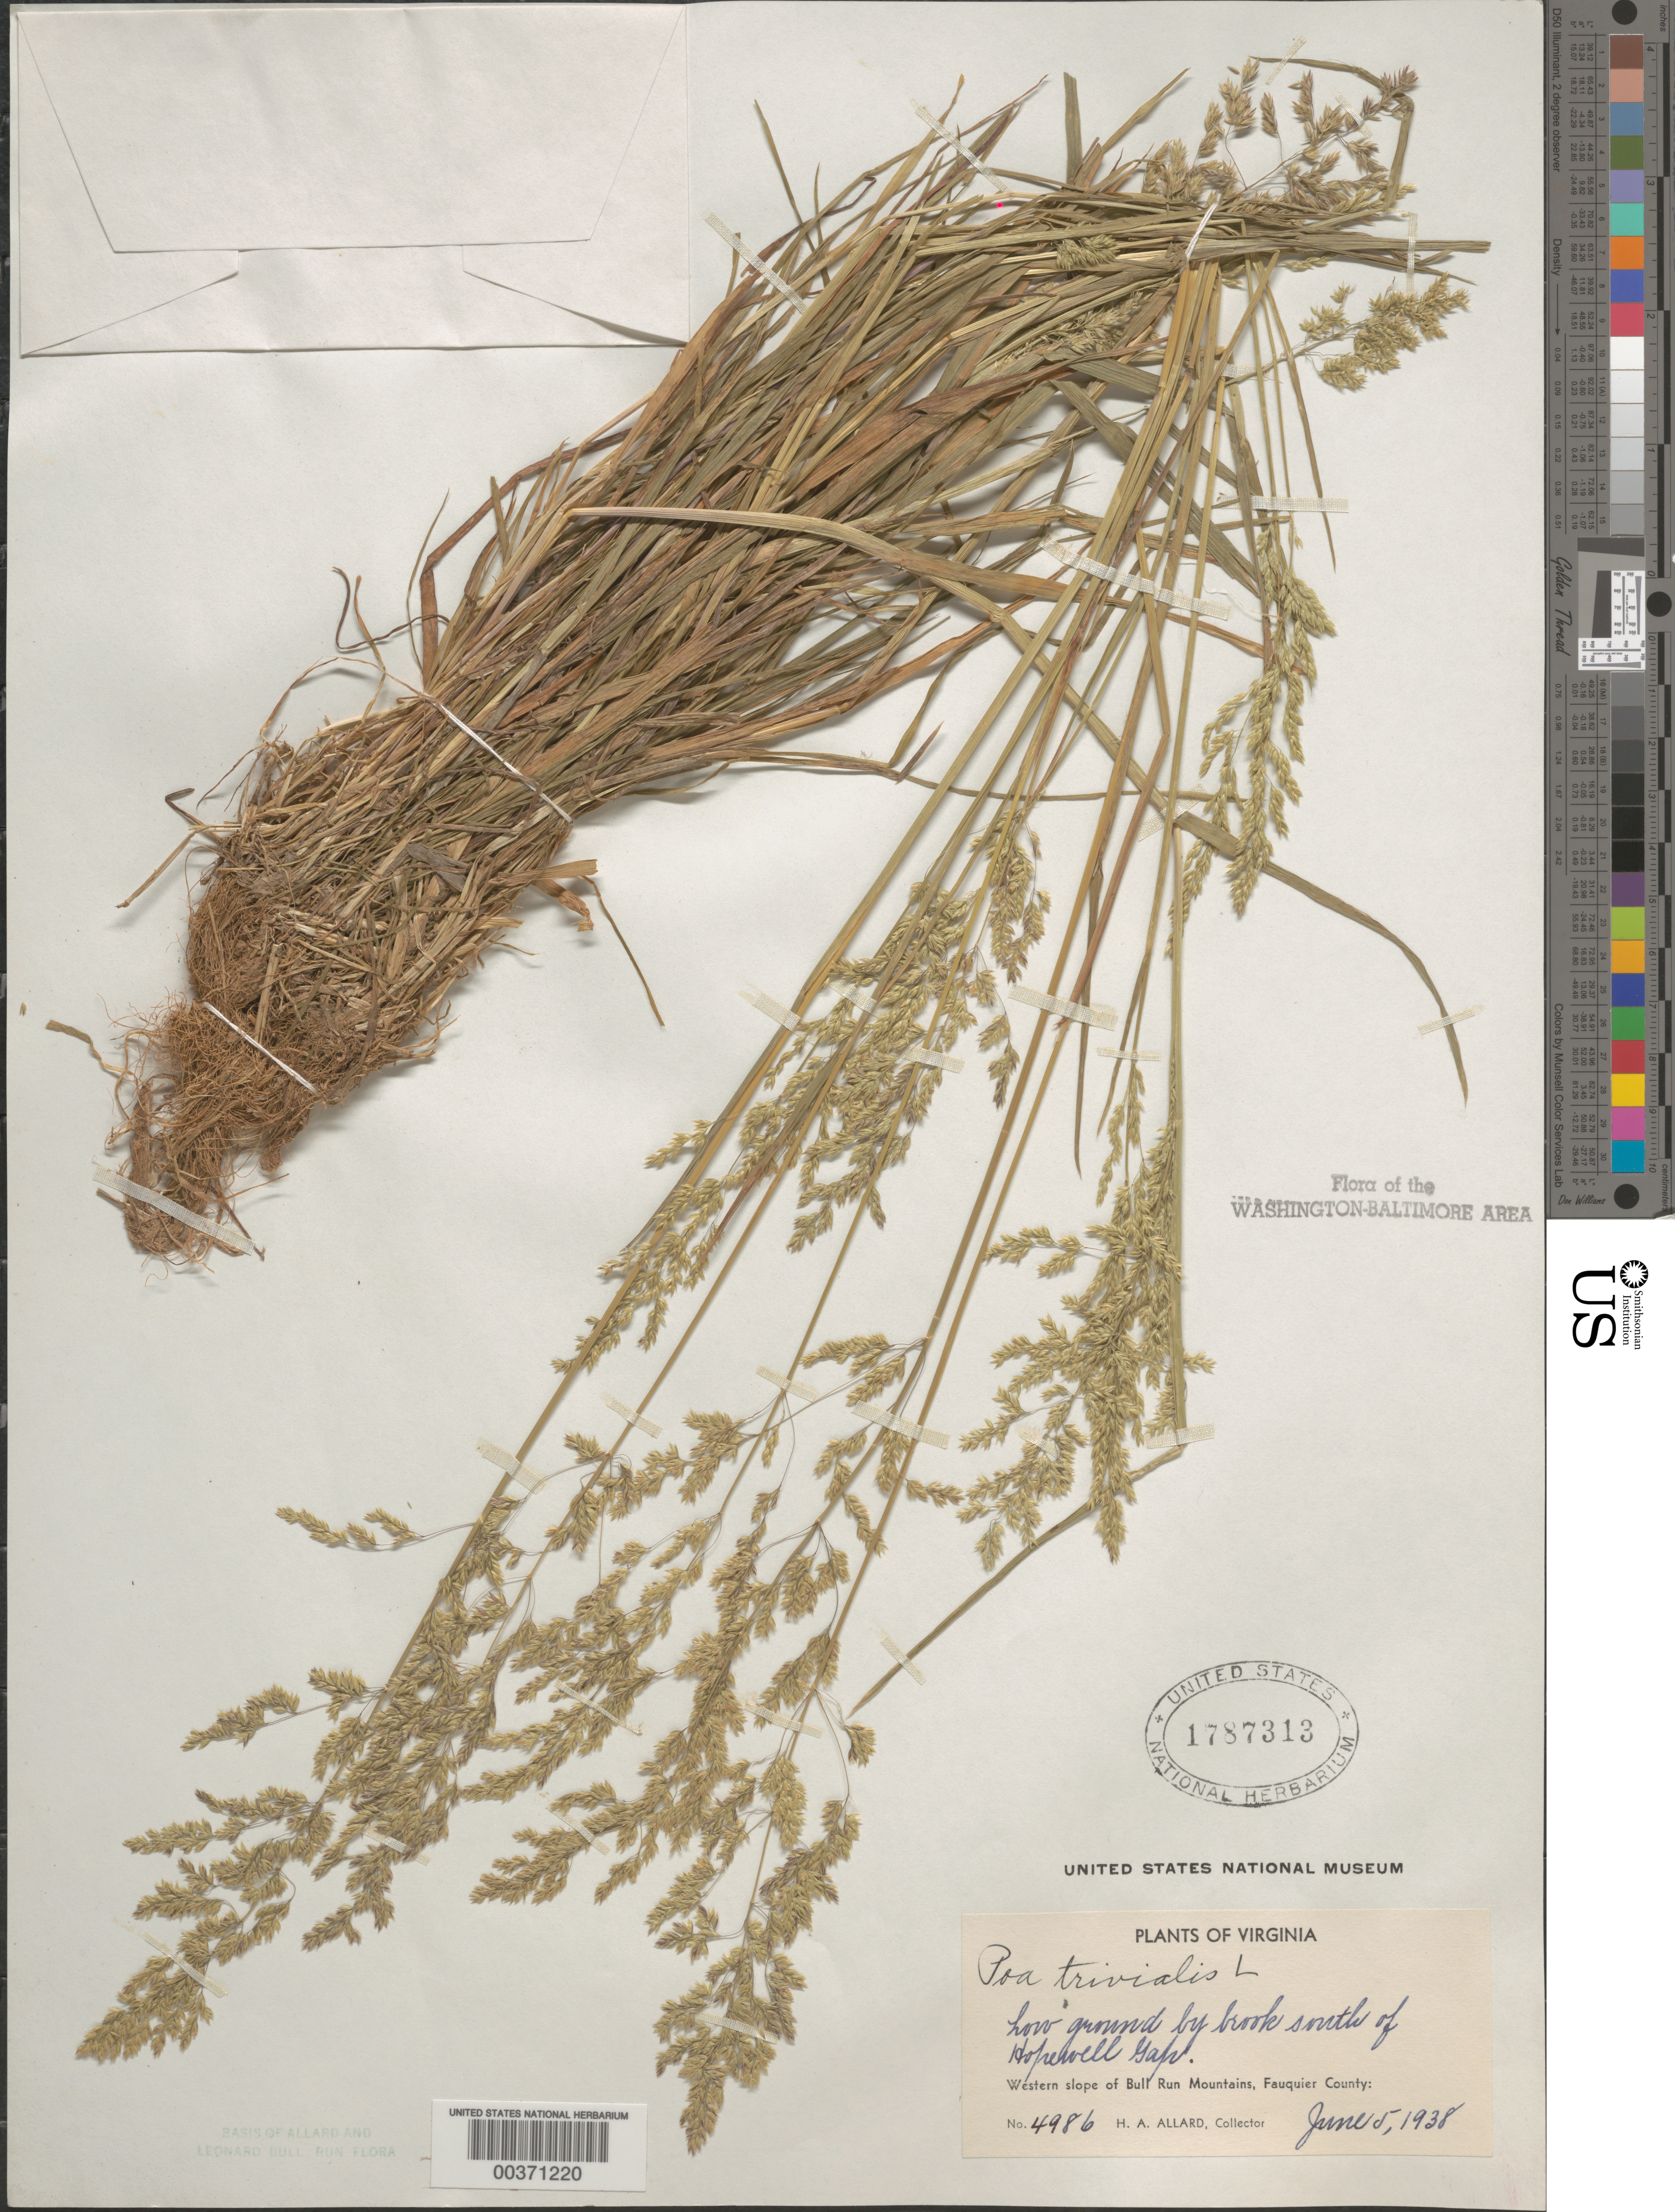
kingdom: Plantae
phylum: Tracheophyta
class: Liliopsida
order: Poales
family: Poaceae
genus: Poa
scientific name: Poa trivialis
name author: L.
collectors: H. A. Allard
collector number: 4986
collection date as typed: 05 Jun 1938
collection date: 1938-06-05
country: United States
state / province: Virginia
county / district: Fauquier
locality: South of Hopewell Gap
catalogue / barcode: US 1787313